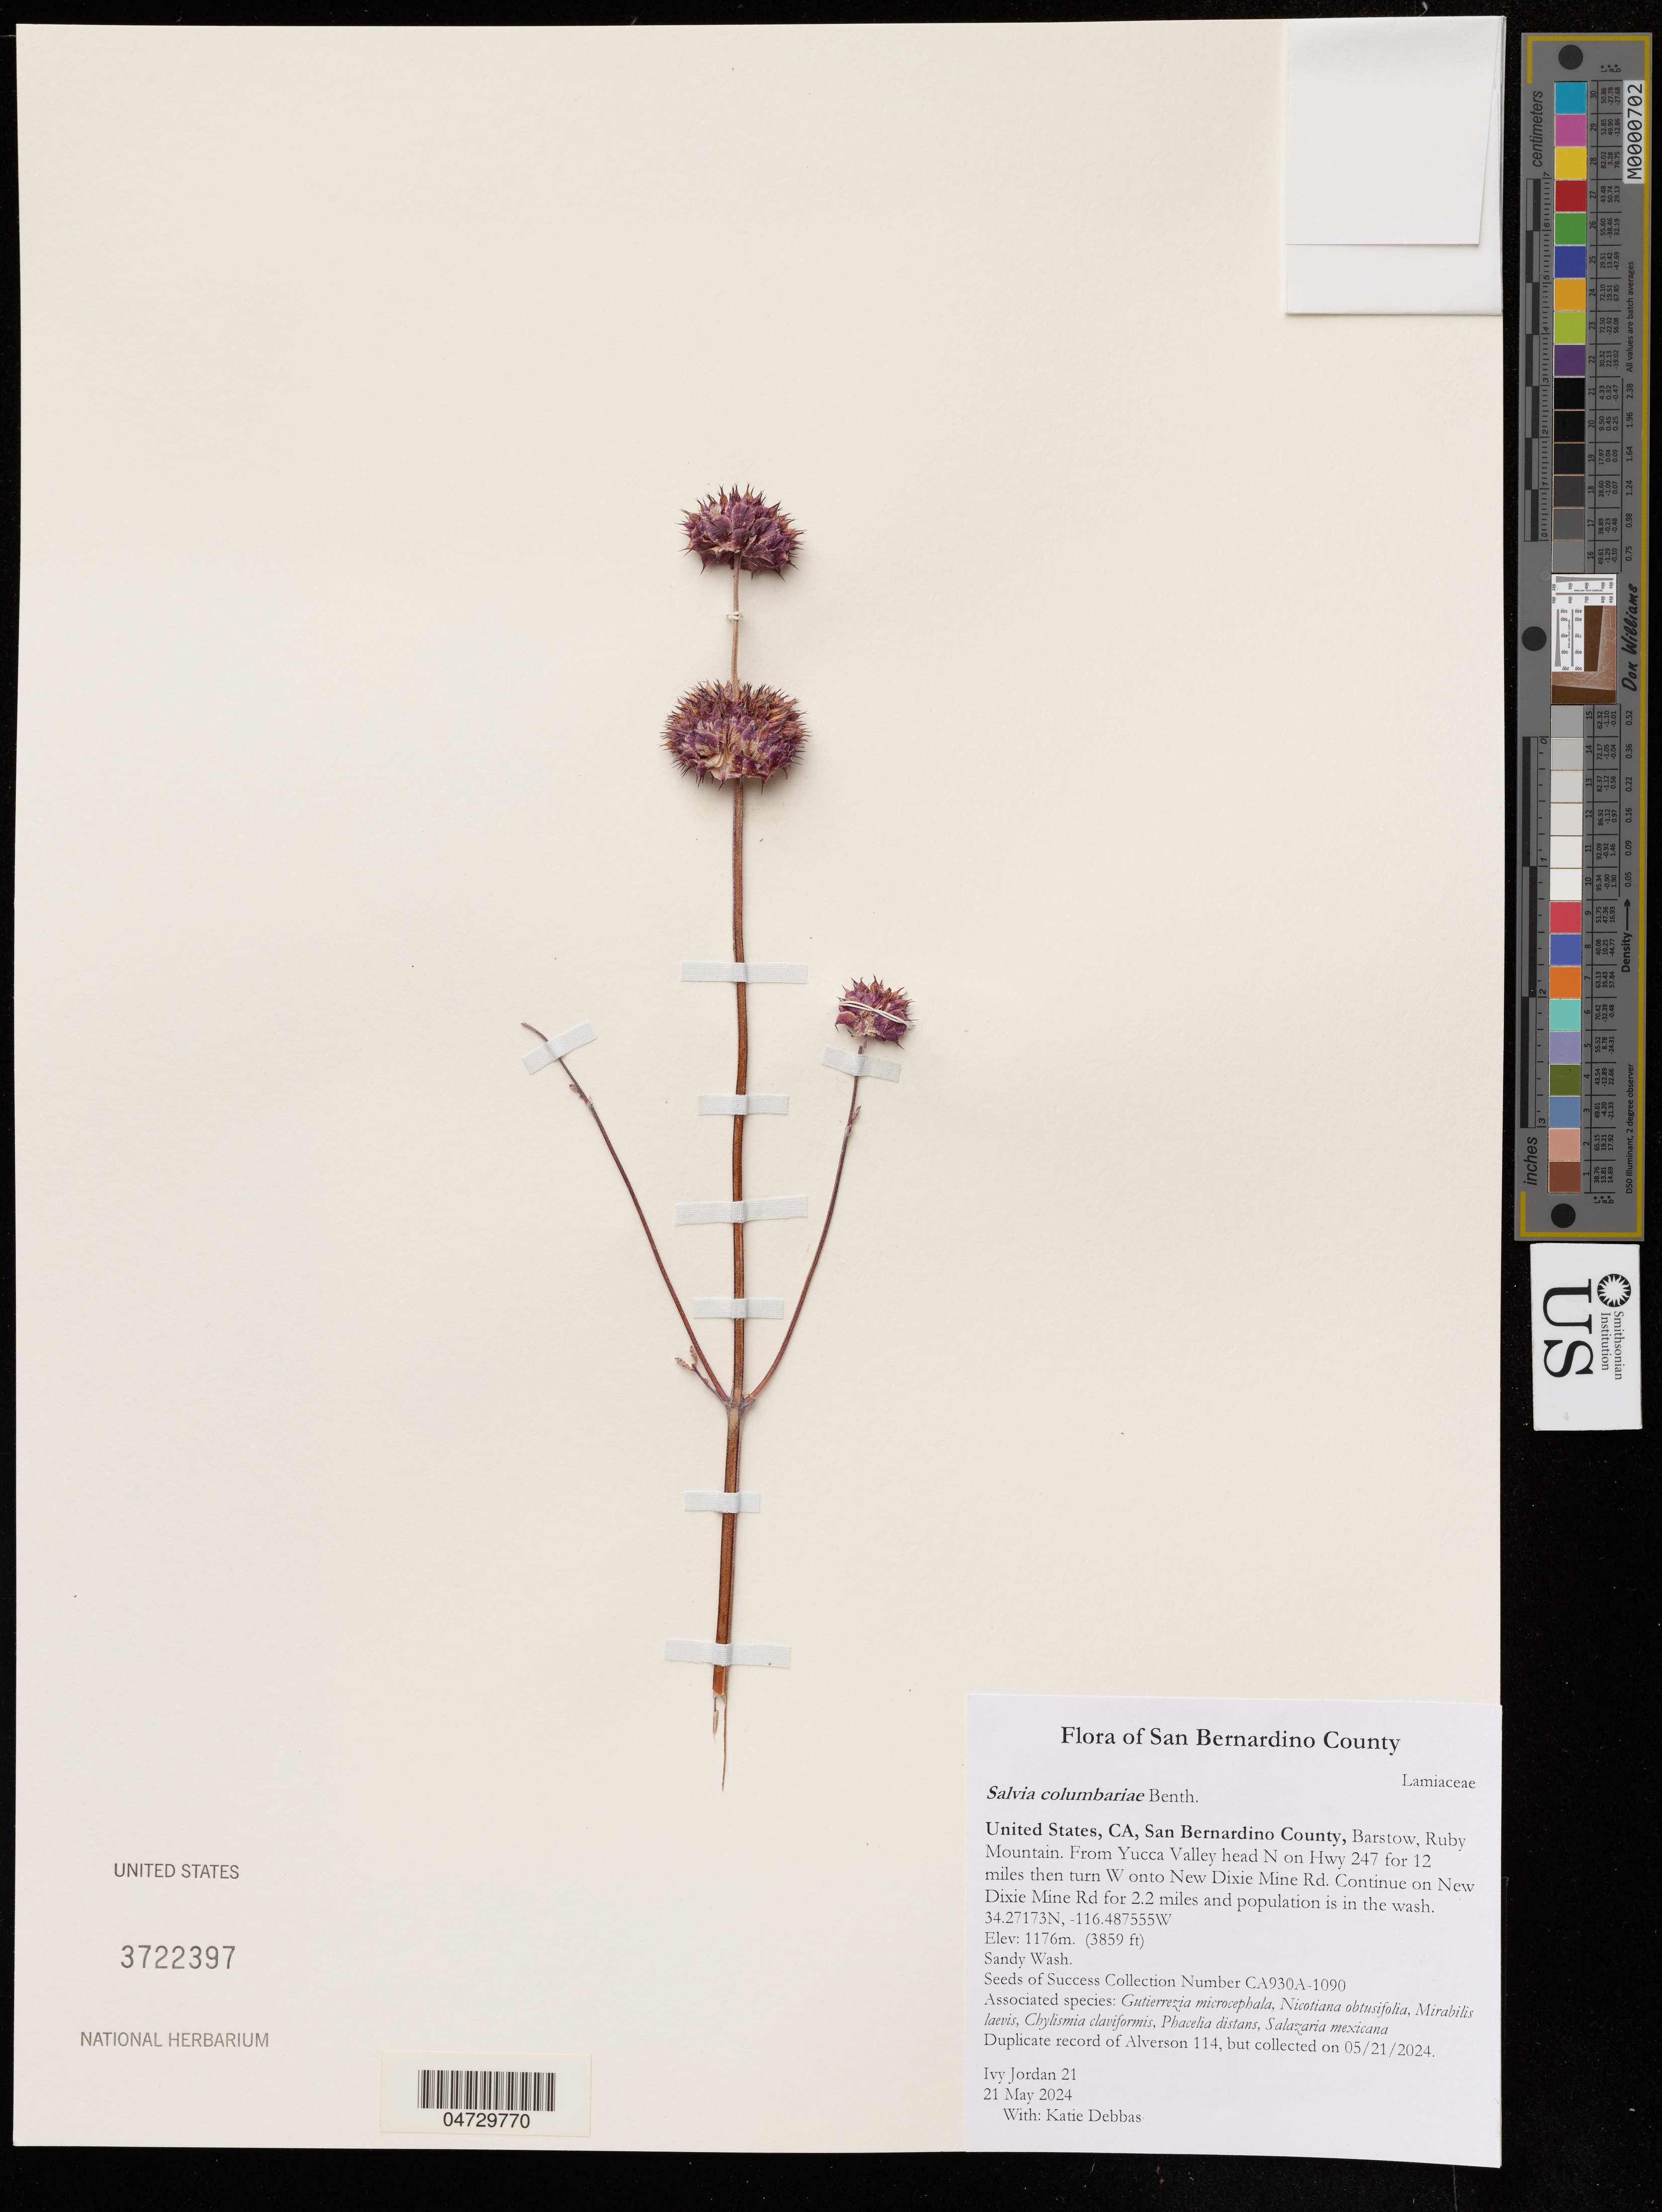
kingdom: Plantae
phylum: Tracheophyta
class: Magnoliopsida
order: Lamiales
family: Lamiaceae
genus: Salvia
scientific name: Salvia columbariae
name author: Benth.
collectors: I. Jordan & K. Debbas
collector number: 21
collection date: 2024-05-21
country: United States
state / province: California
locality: San Bernardino County, Barstow, Ruby Mountain. From Yucca Valley head N on Hwy 247 for 12 miles then turn W onto New Dixie Mine Rd. Continue on New Dixie Mine Rd for 2.2 miles and population is in the wash.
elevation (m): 1176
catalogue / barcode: US 3722397